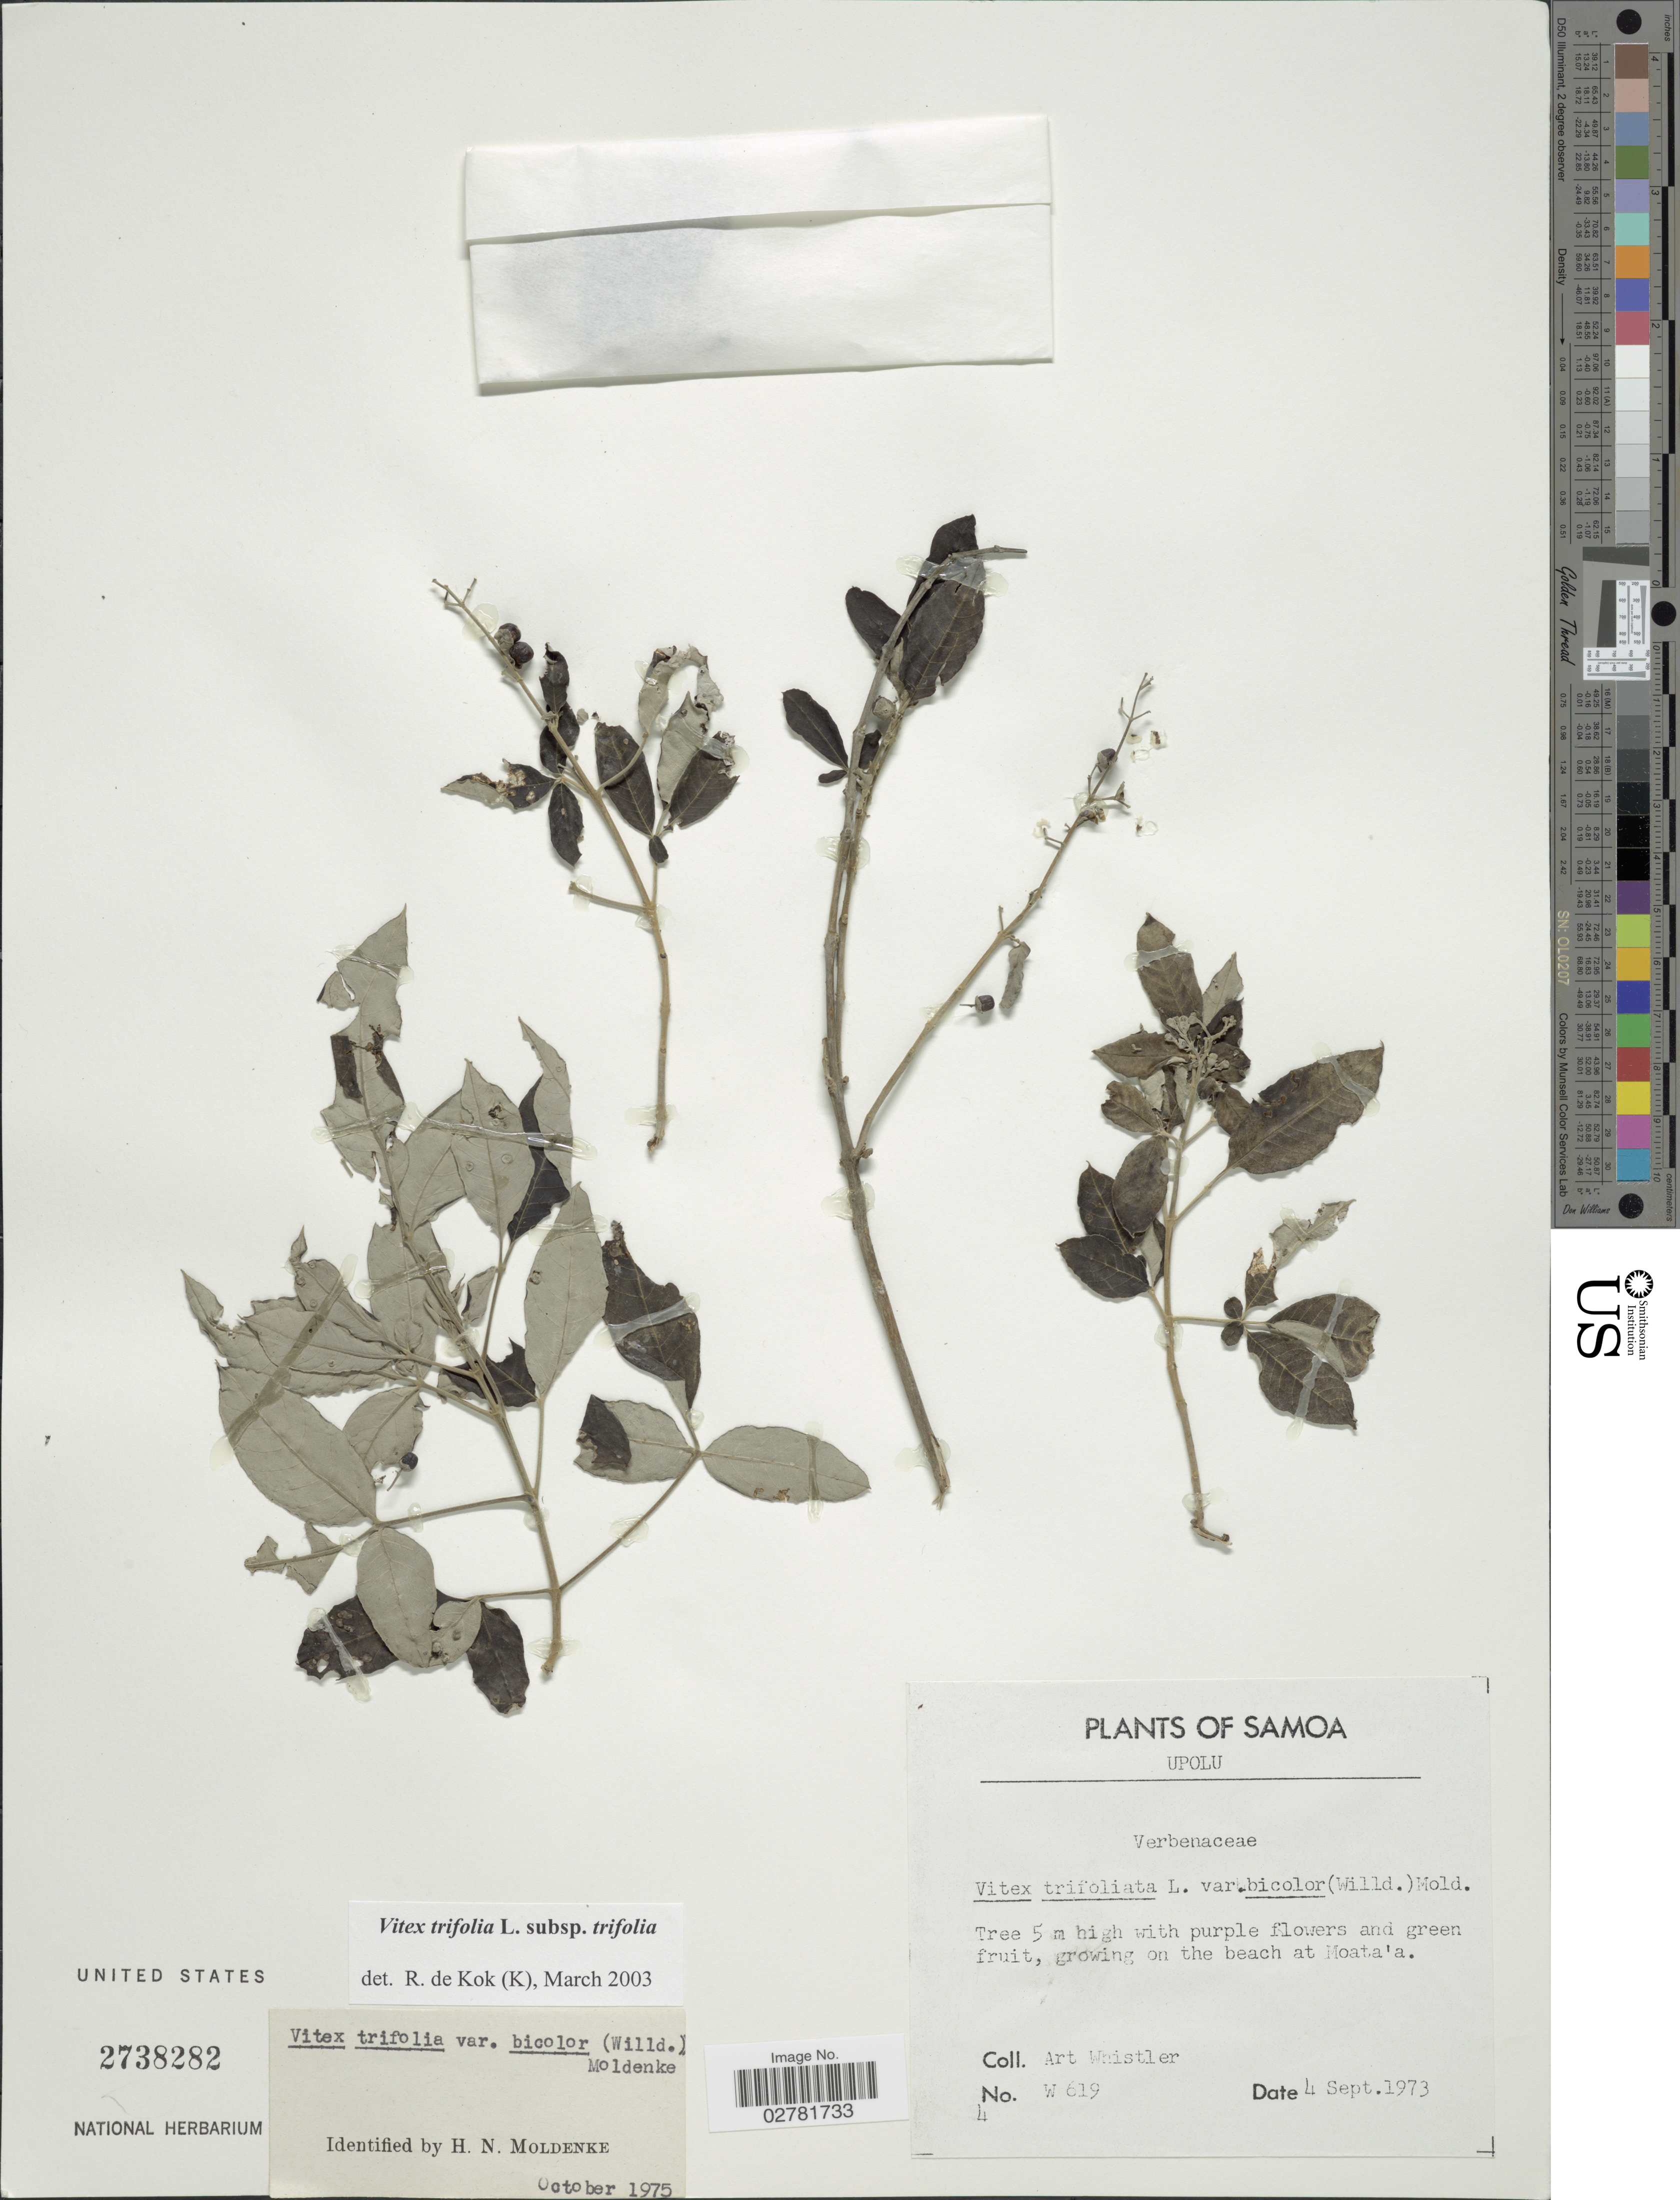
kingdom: Plantae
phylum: Tracheophyta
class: Magnoliopsida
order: Lamiales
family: Lamiaceae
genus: Vitex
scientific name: Vitex trifolia var. trifolia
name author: L.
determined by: Kok, R. de, (K)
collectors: A. Whistler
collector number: W619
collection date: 1973-09-04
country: Samoa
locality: Samoa. Upolu. growing on the beach at Moata'a.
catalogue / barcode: US 2738282